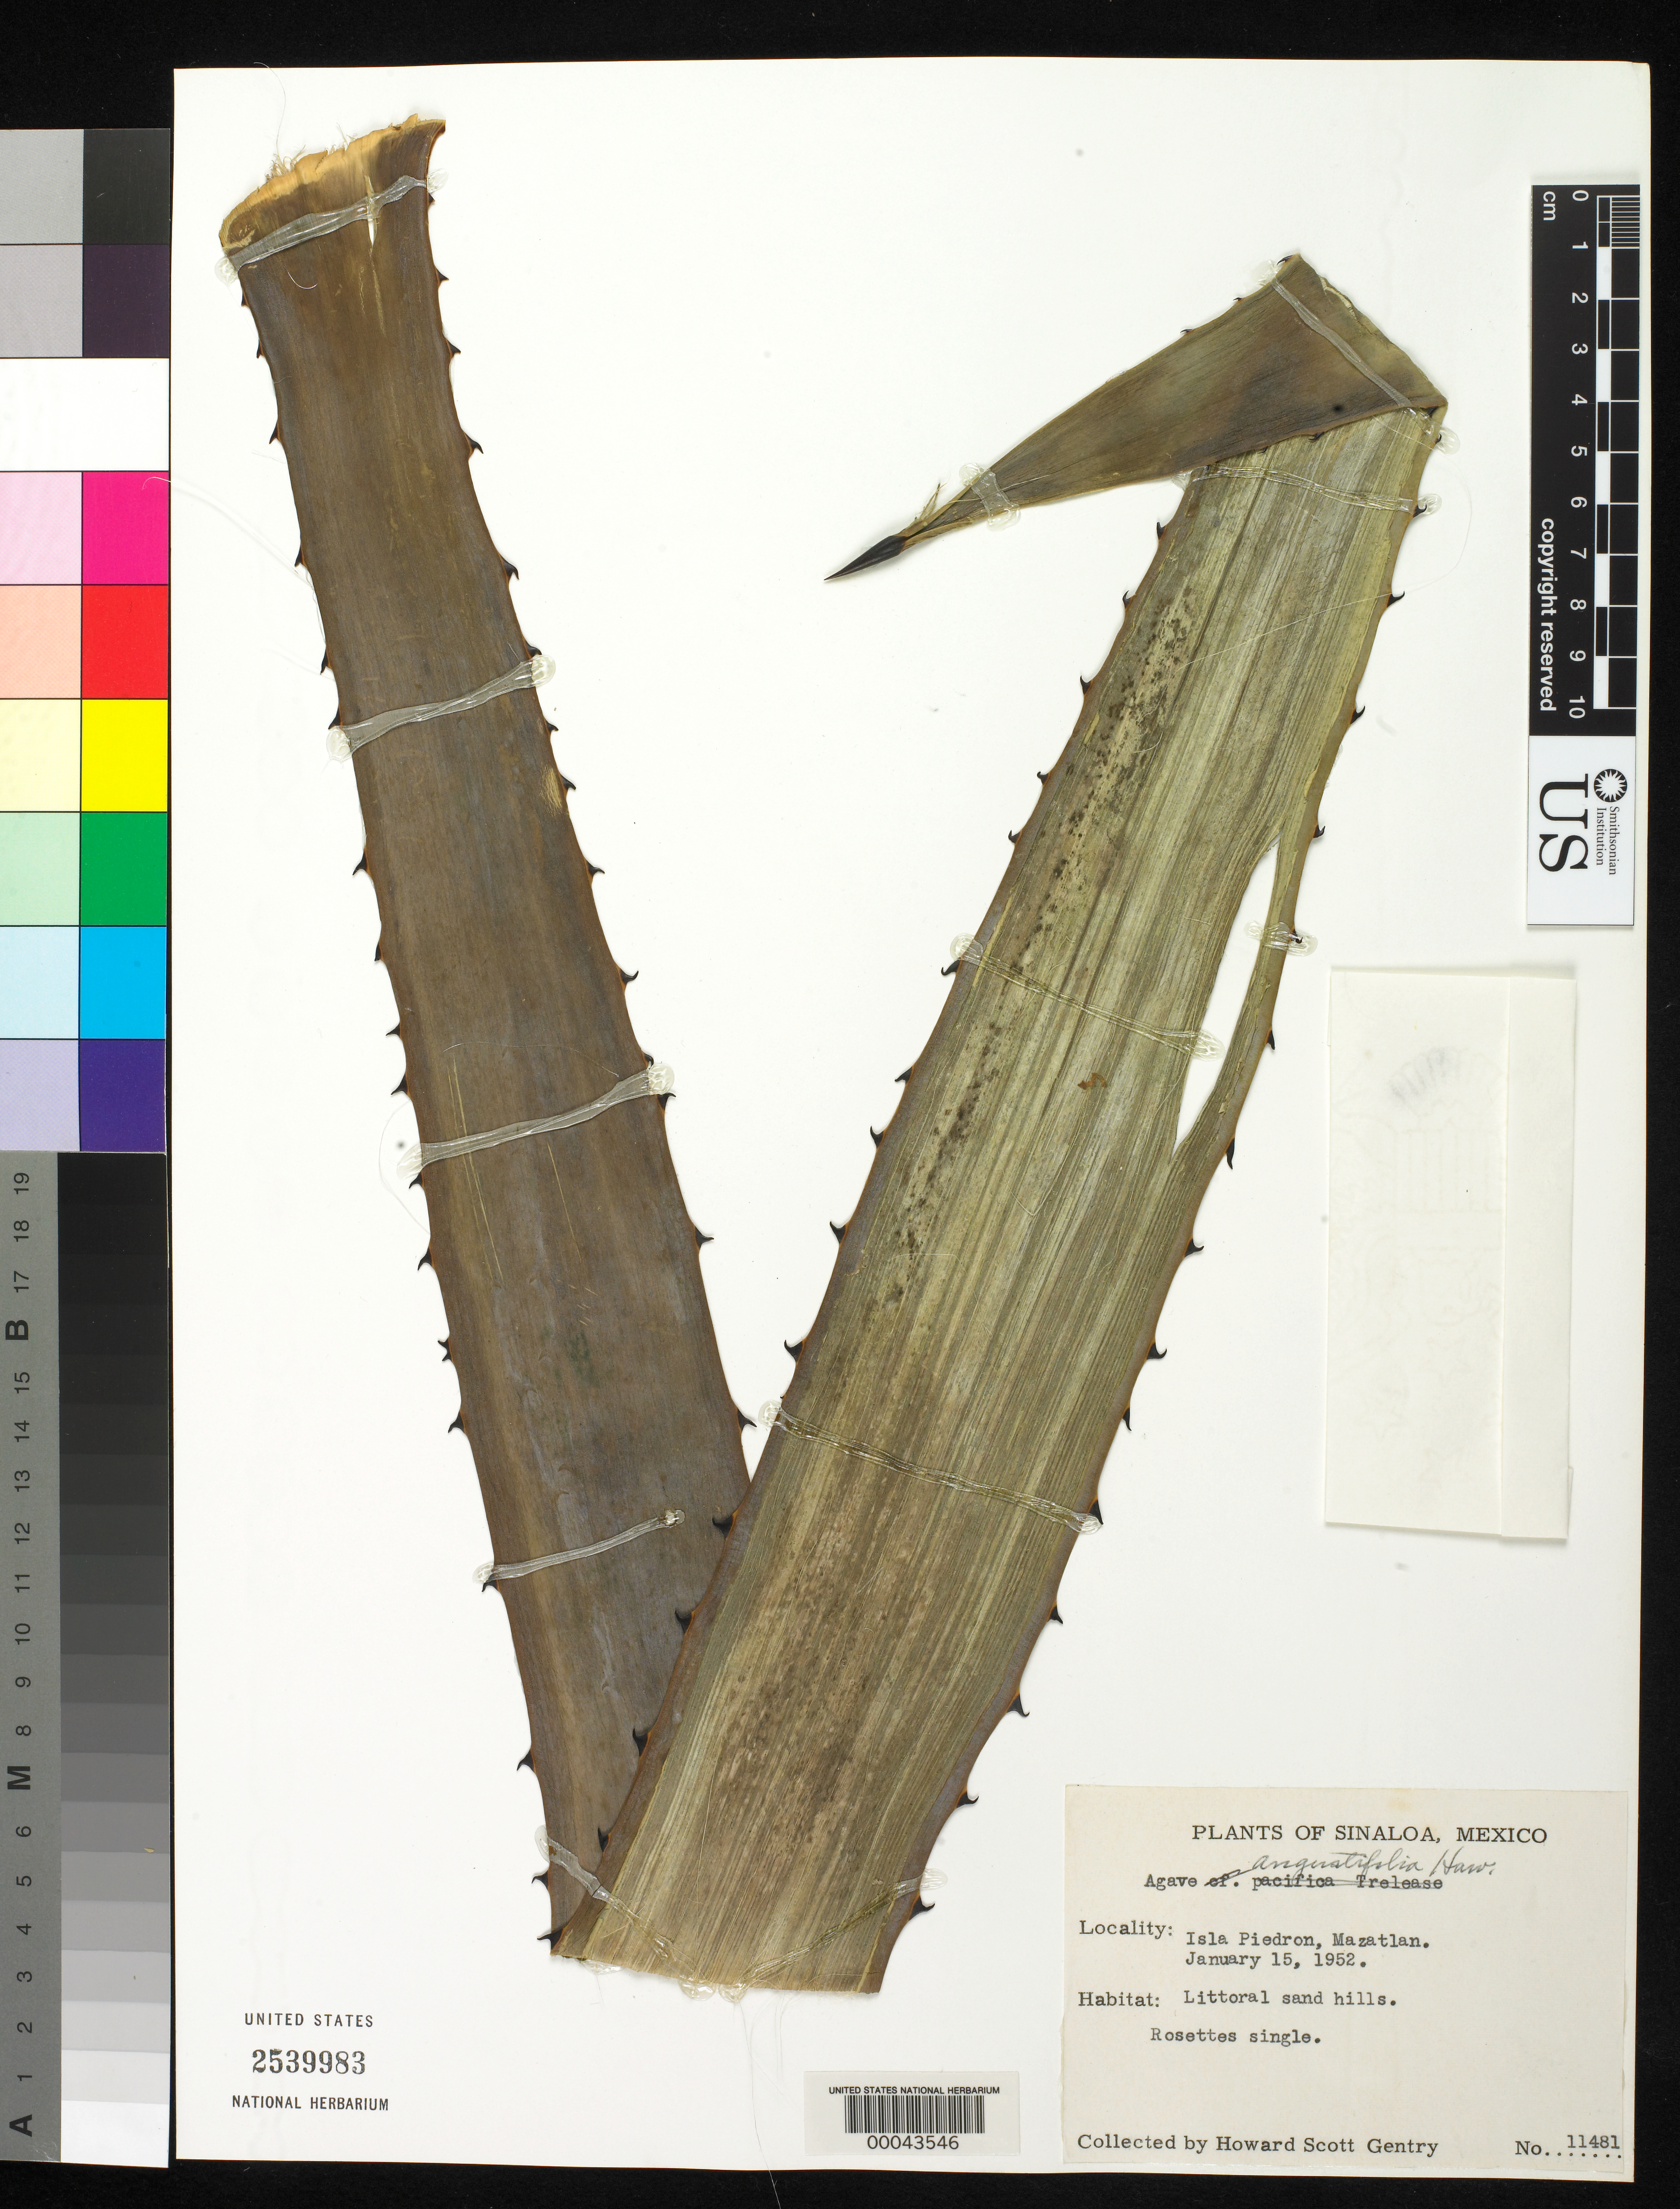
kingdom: Plantae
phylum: Tracheophyta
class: Liliopsida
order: Asparagales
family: Asparagaceae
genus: Agave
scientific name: Agave angustifolia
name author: Haw.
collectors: H. S. Gentry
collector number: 11481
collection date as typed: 15 Jan 1952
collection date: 1952-01-15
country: Mexico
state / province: Sinaloa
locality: Isla piedron, Mazatlan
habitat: Littoral sand hills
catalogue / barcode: US 2539983